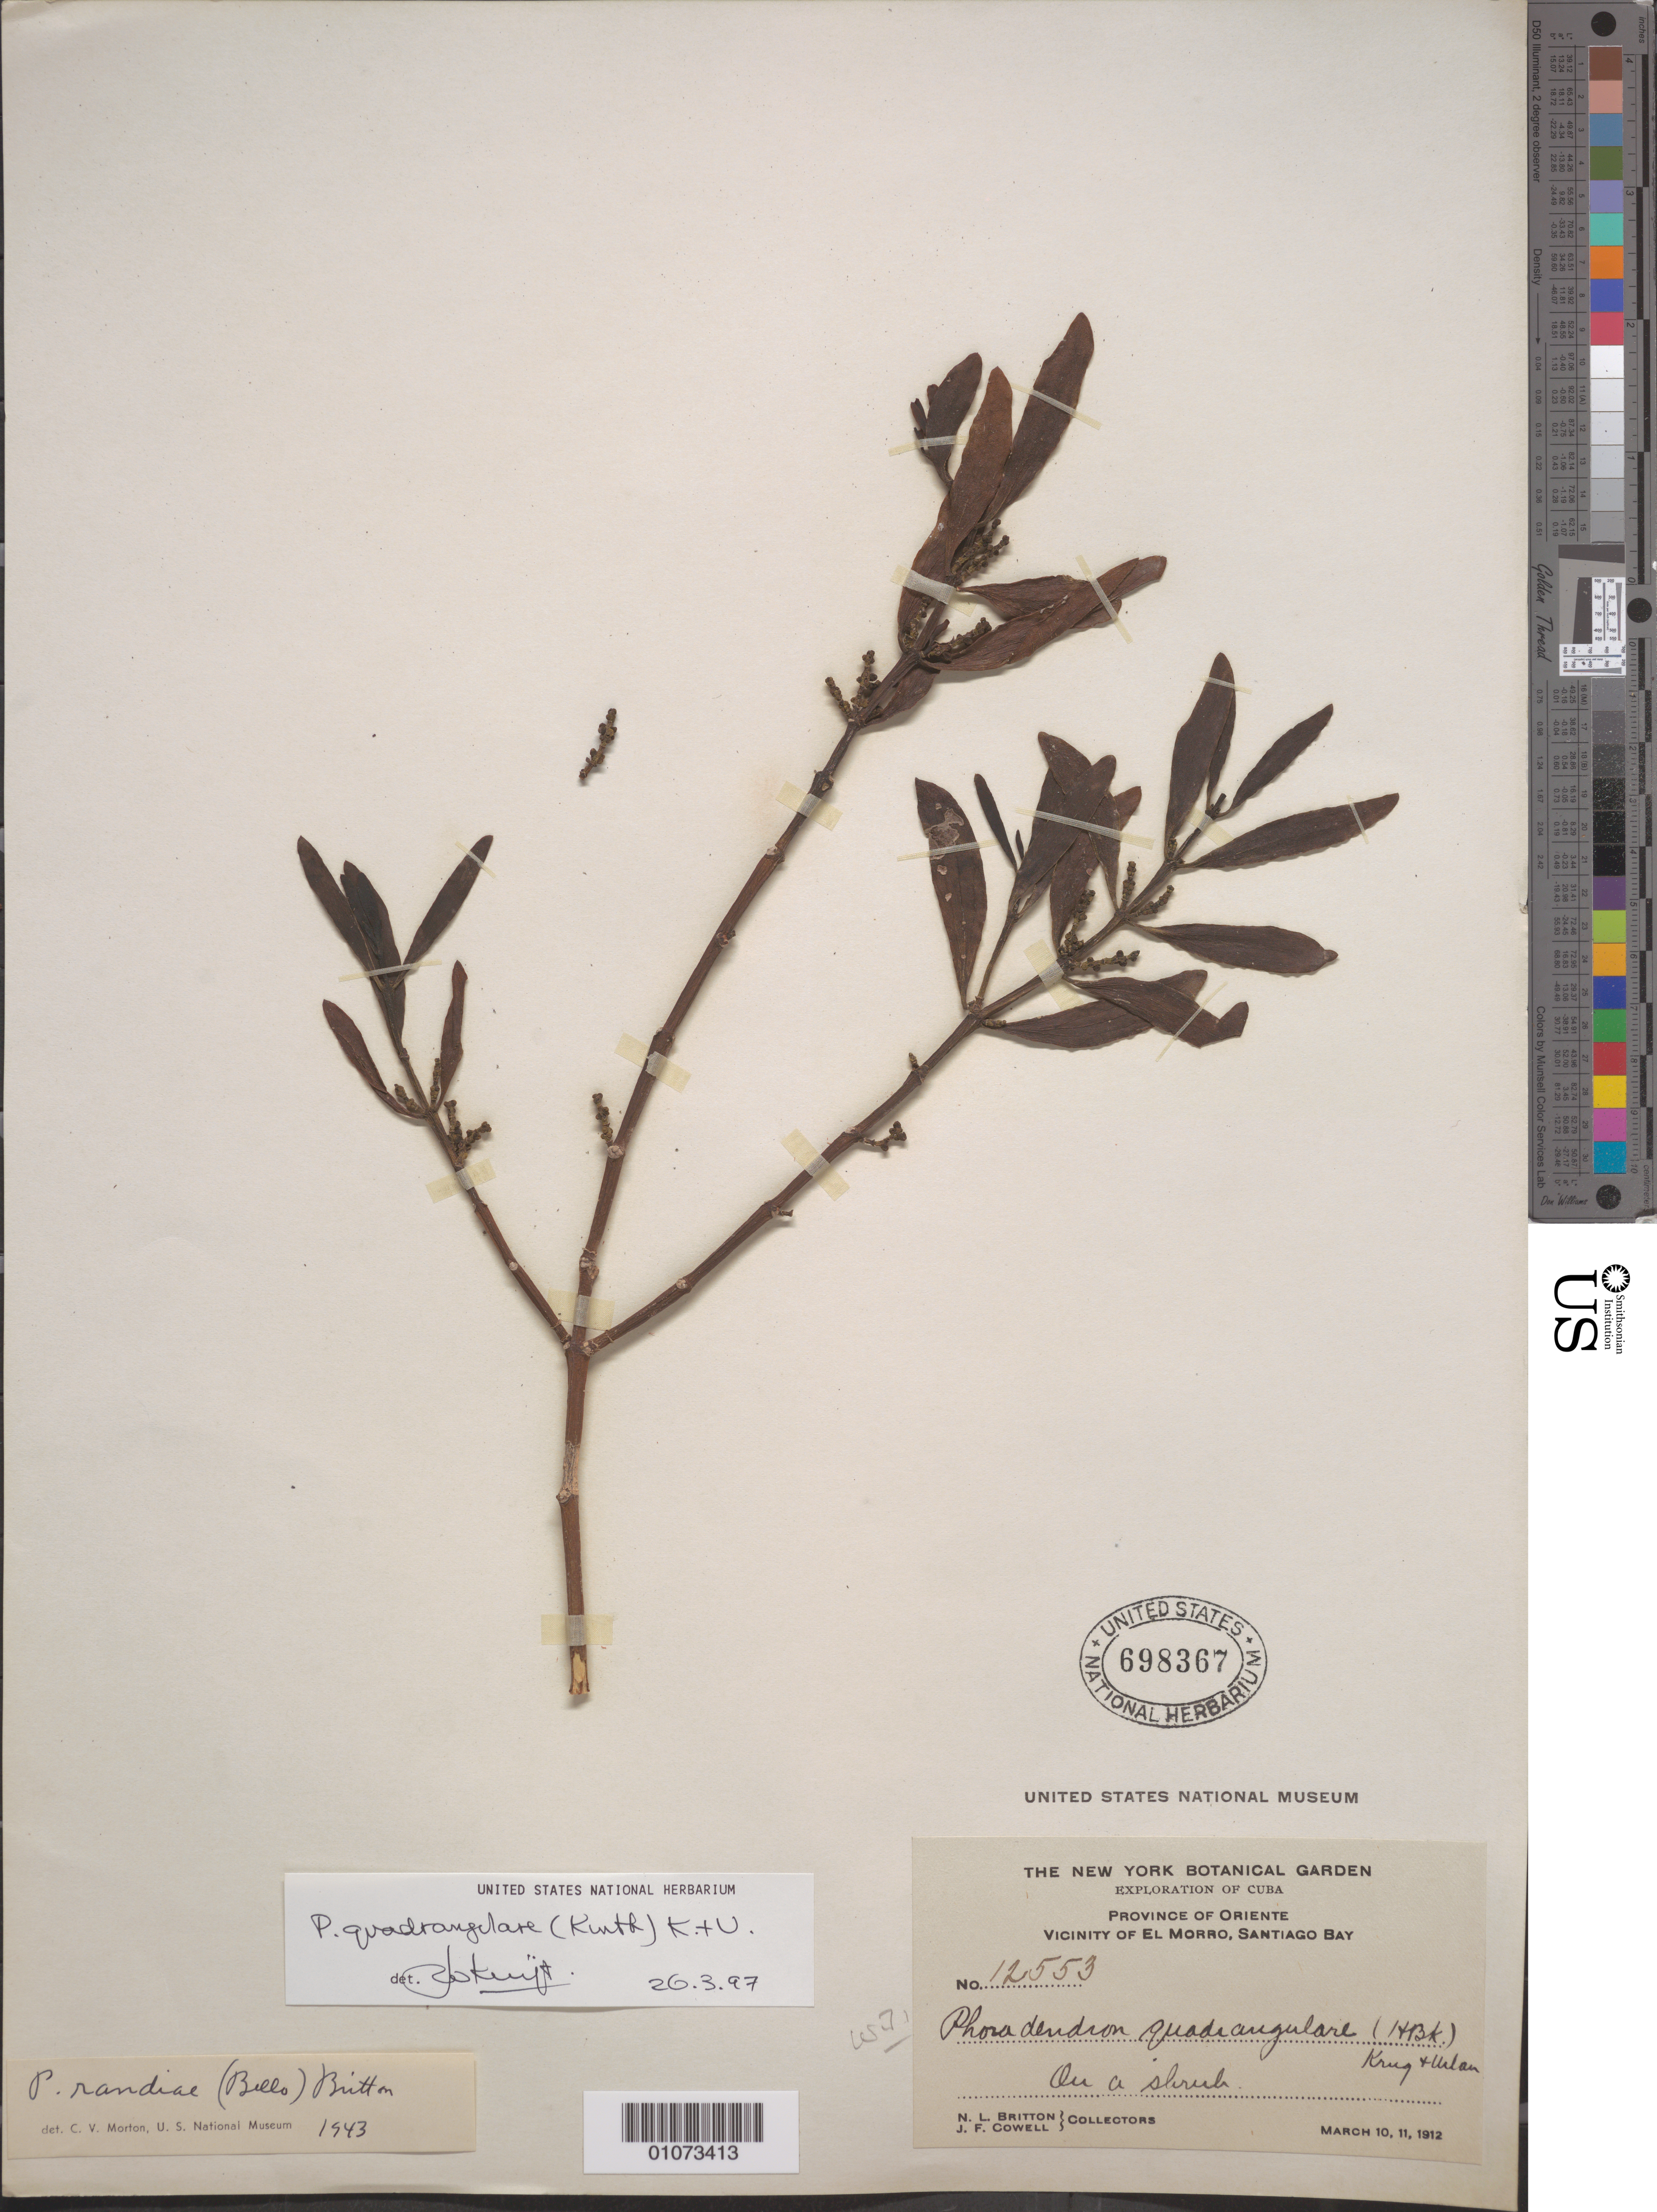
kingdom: Plantae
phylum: Tracheophyta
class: Magnoliopsida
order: Santalales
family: Viscaceae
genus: Phoradendron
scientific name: Phoradendron quadrangulare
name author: (Kunth) Griseb.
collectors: N. Britton & J. F. Cowell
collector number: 12553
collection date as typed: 10 Mar 1912 and 11 Mar 1912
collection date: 1912-03-10,1912-03-11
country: Cuba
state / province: Santiago de Cuba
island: Cuba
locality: Province of Oriente, vicinity of El Morro, Santiago Bay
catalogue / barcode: US 698367